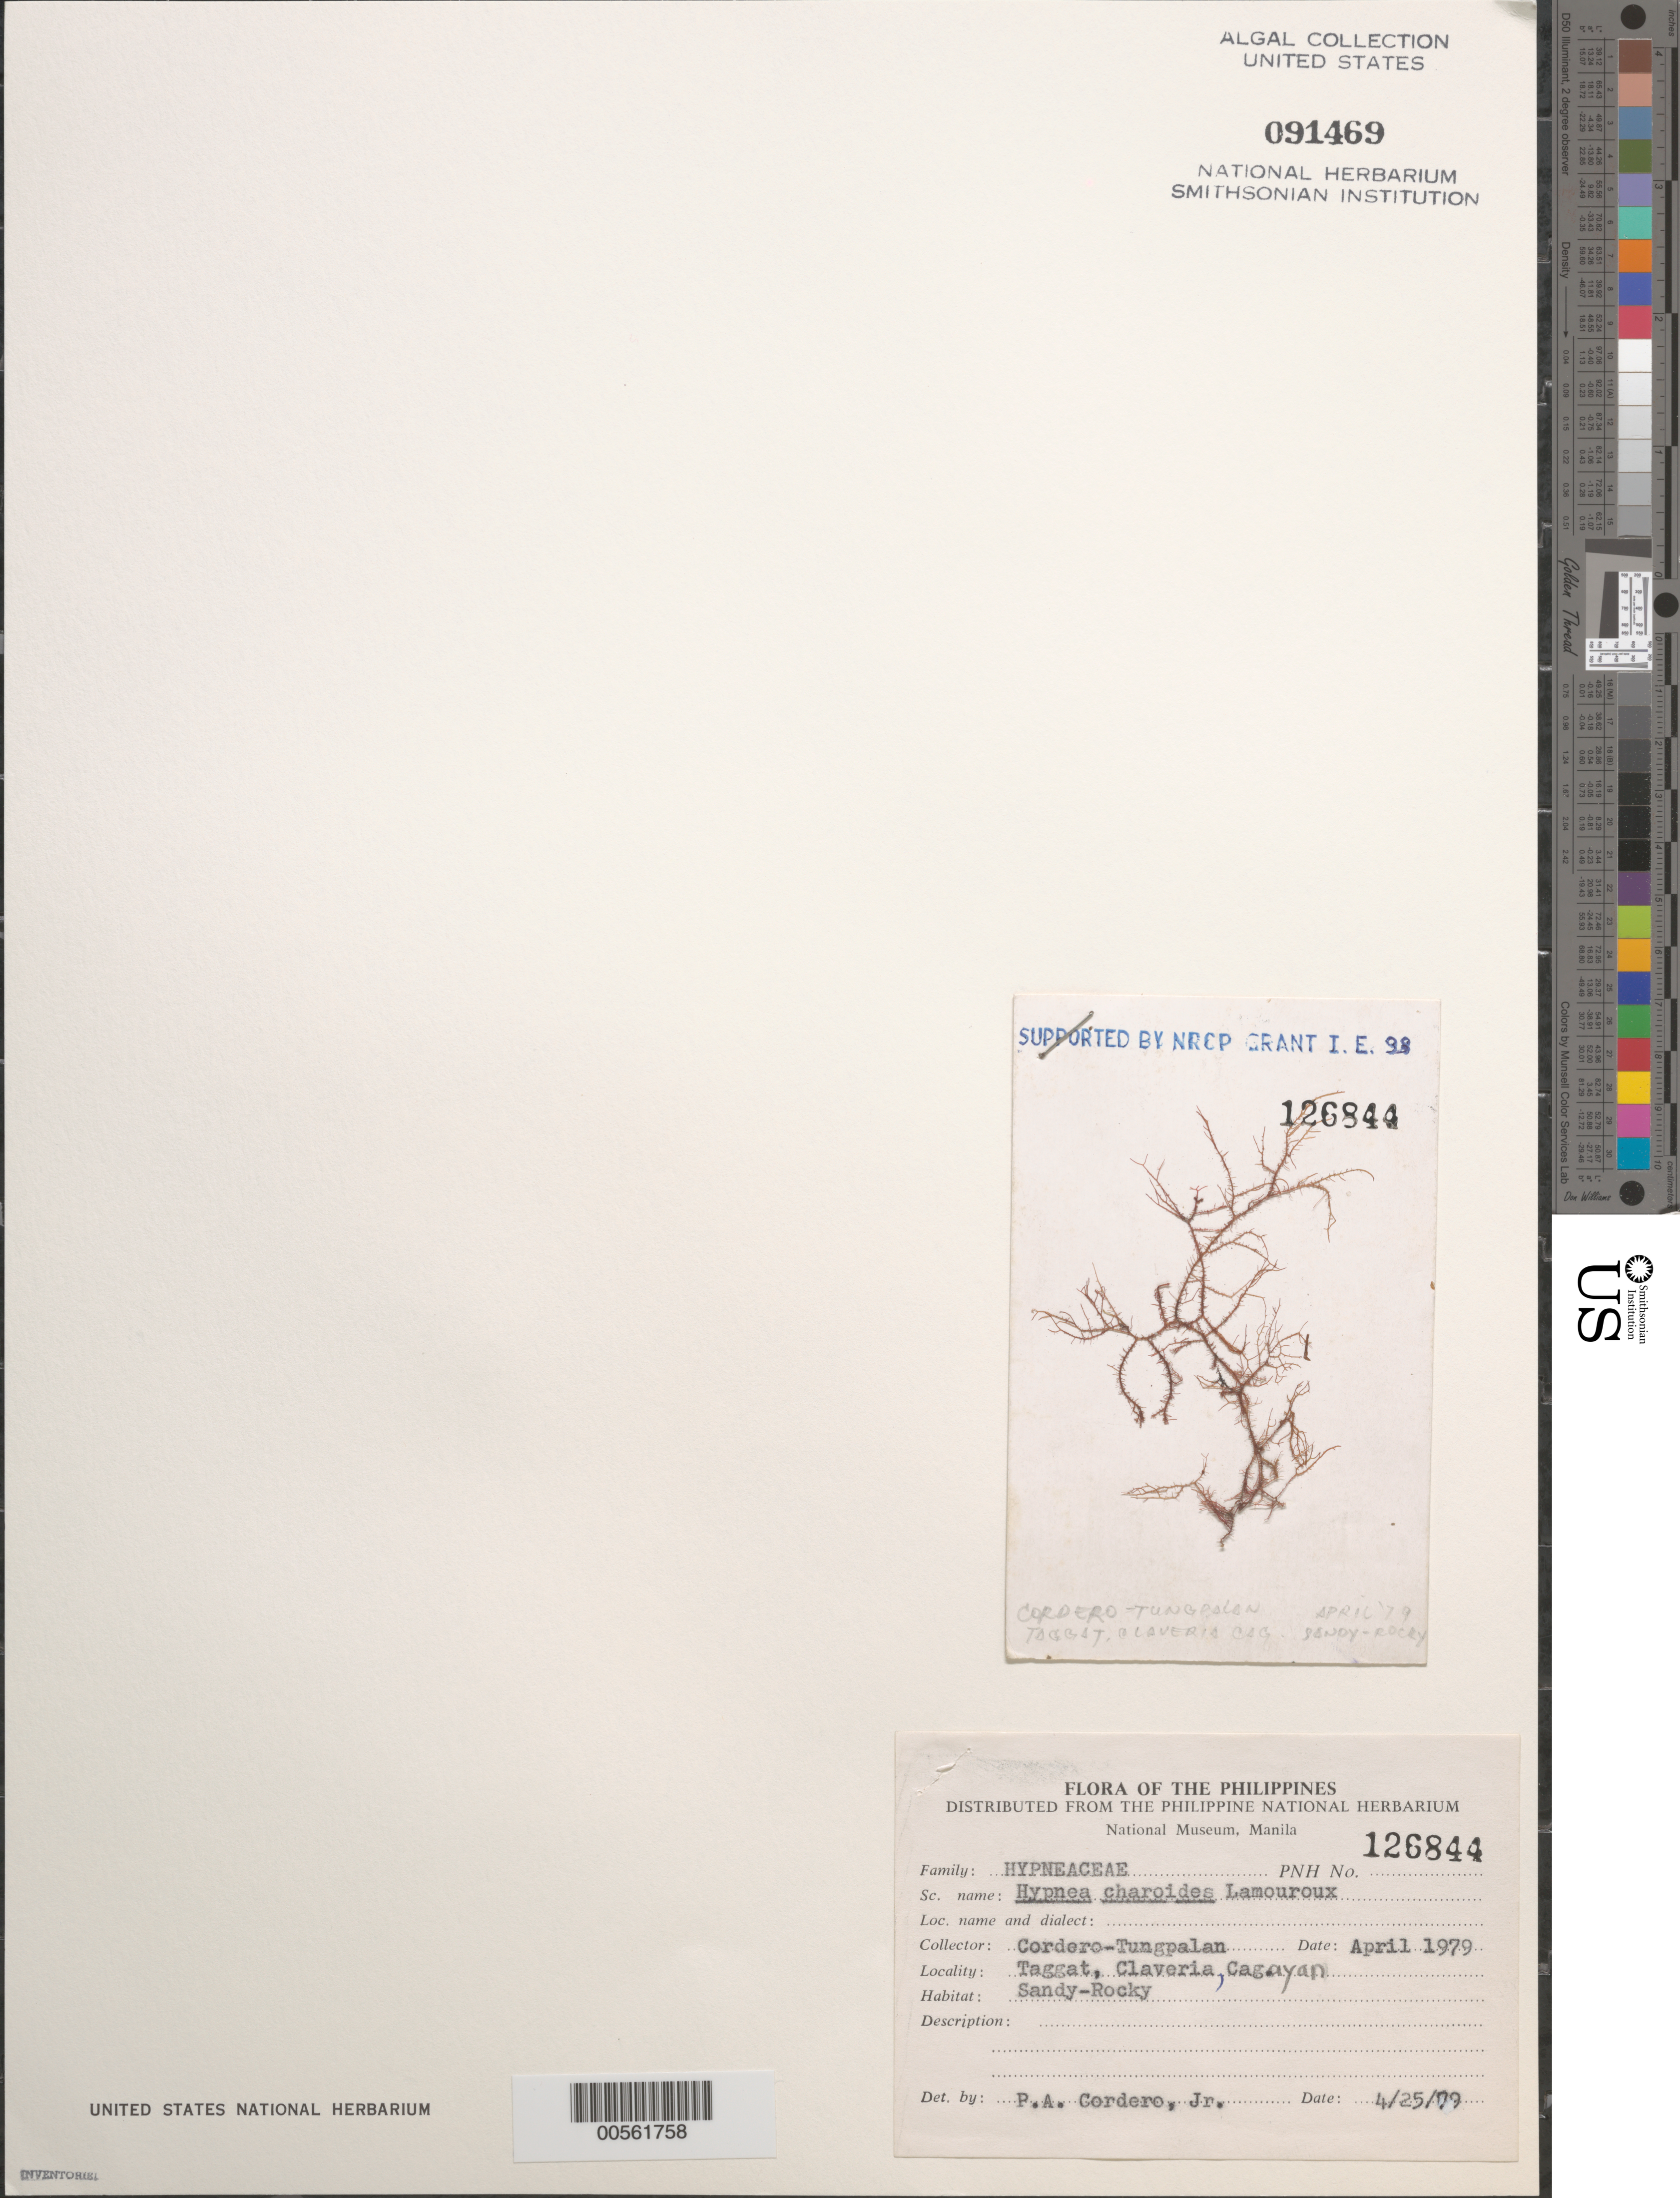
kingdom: Plantae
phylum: Rhodophyta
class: Florideophyceae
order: Gigartinales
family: Cystocloniaceae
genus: Hypnea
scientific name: Hypnea charoides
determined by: Cordero, P. A., Jr.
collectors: P. A. Cordero & A. Tungpalan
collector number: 126844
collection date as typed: Apr 1979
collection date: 1979-04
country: Philippines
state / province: Cagayan Valley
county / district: Cagayan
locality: Taggat, claveria, cagayan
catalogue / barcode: US 91469